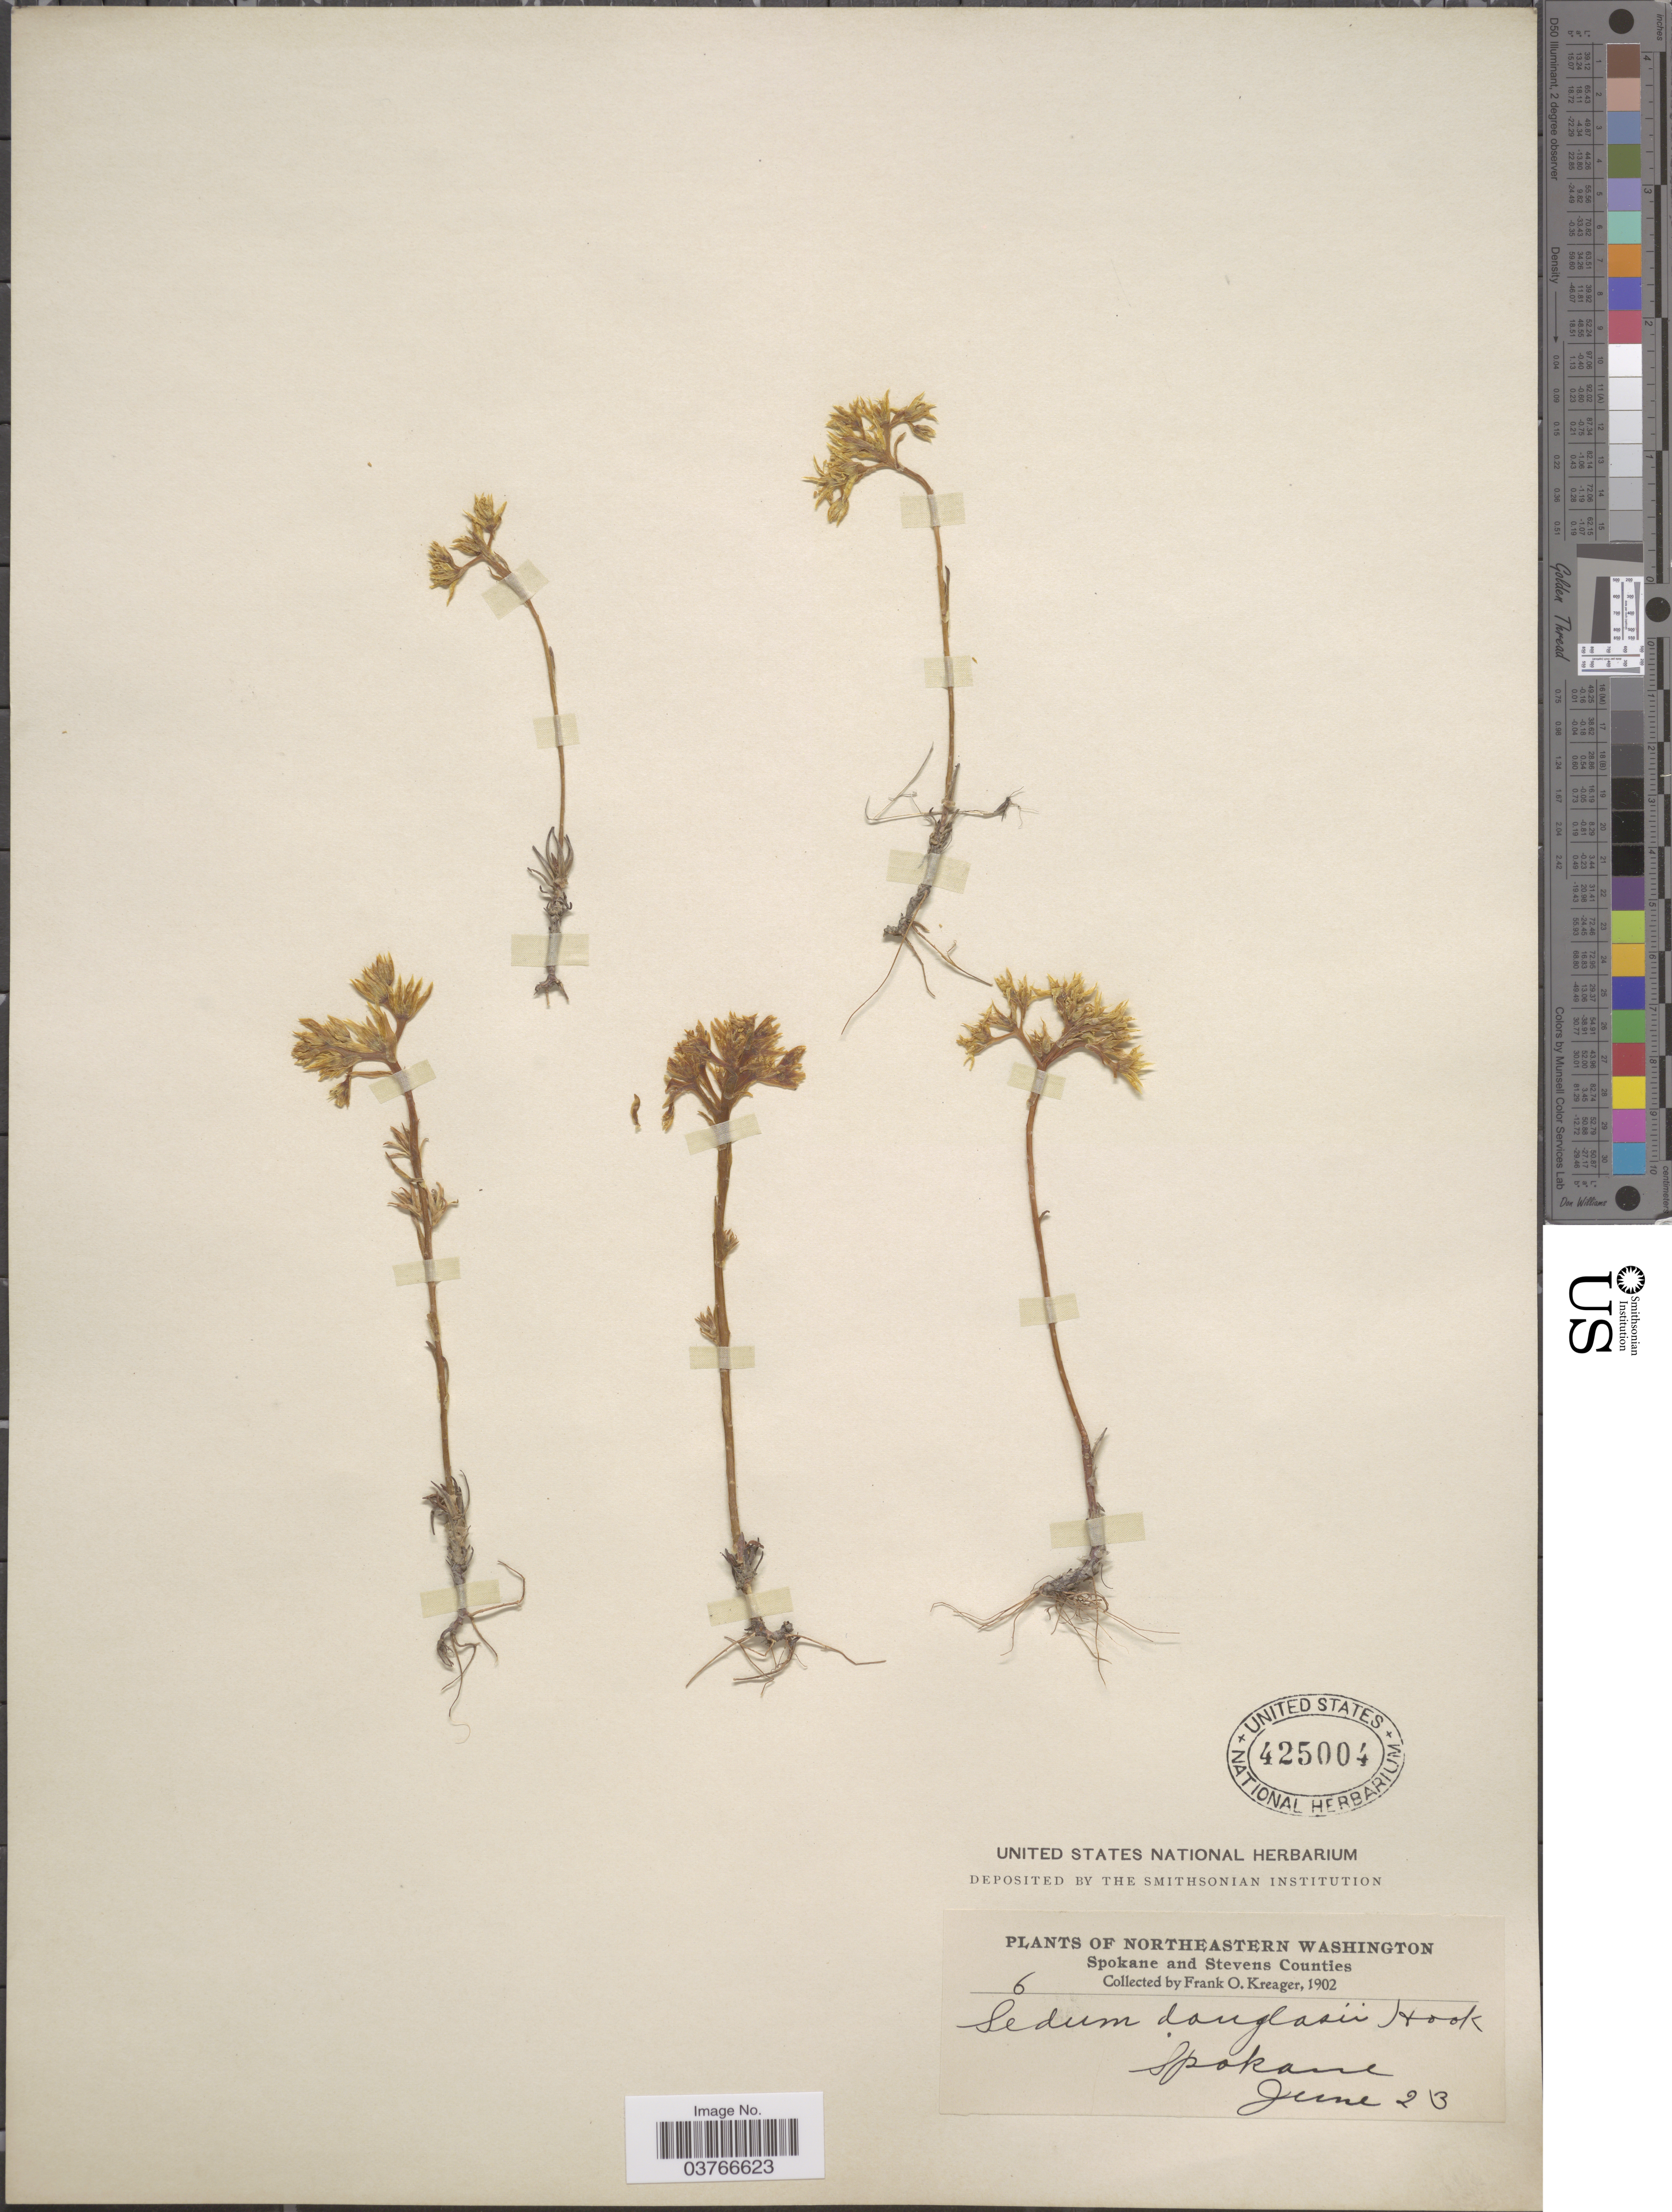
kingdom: Plantae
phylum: Tracheophyta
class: Magnoliopsida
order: Saxifragales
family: Crassulaceae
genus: Sedum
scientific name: Sedum stenopetalum var. stenopetalum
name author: Pursh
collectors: F. Kreager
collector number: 6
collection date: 1902-06-23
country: United States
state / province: Washington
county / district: Spokane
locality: Northeastern Washington. Spokane.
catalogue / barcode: US 425004